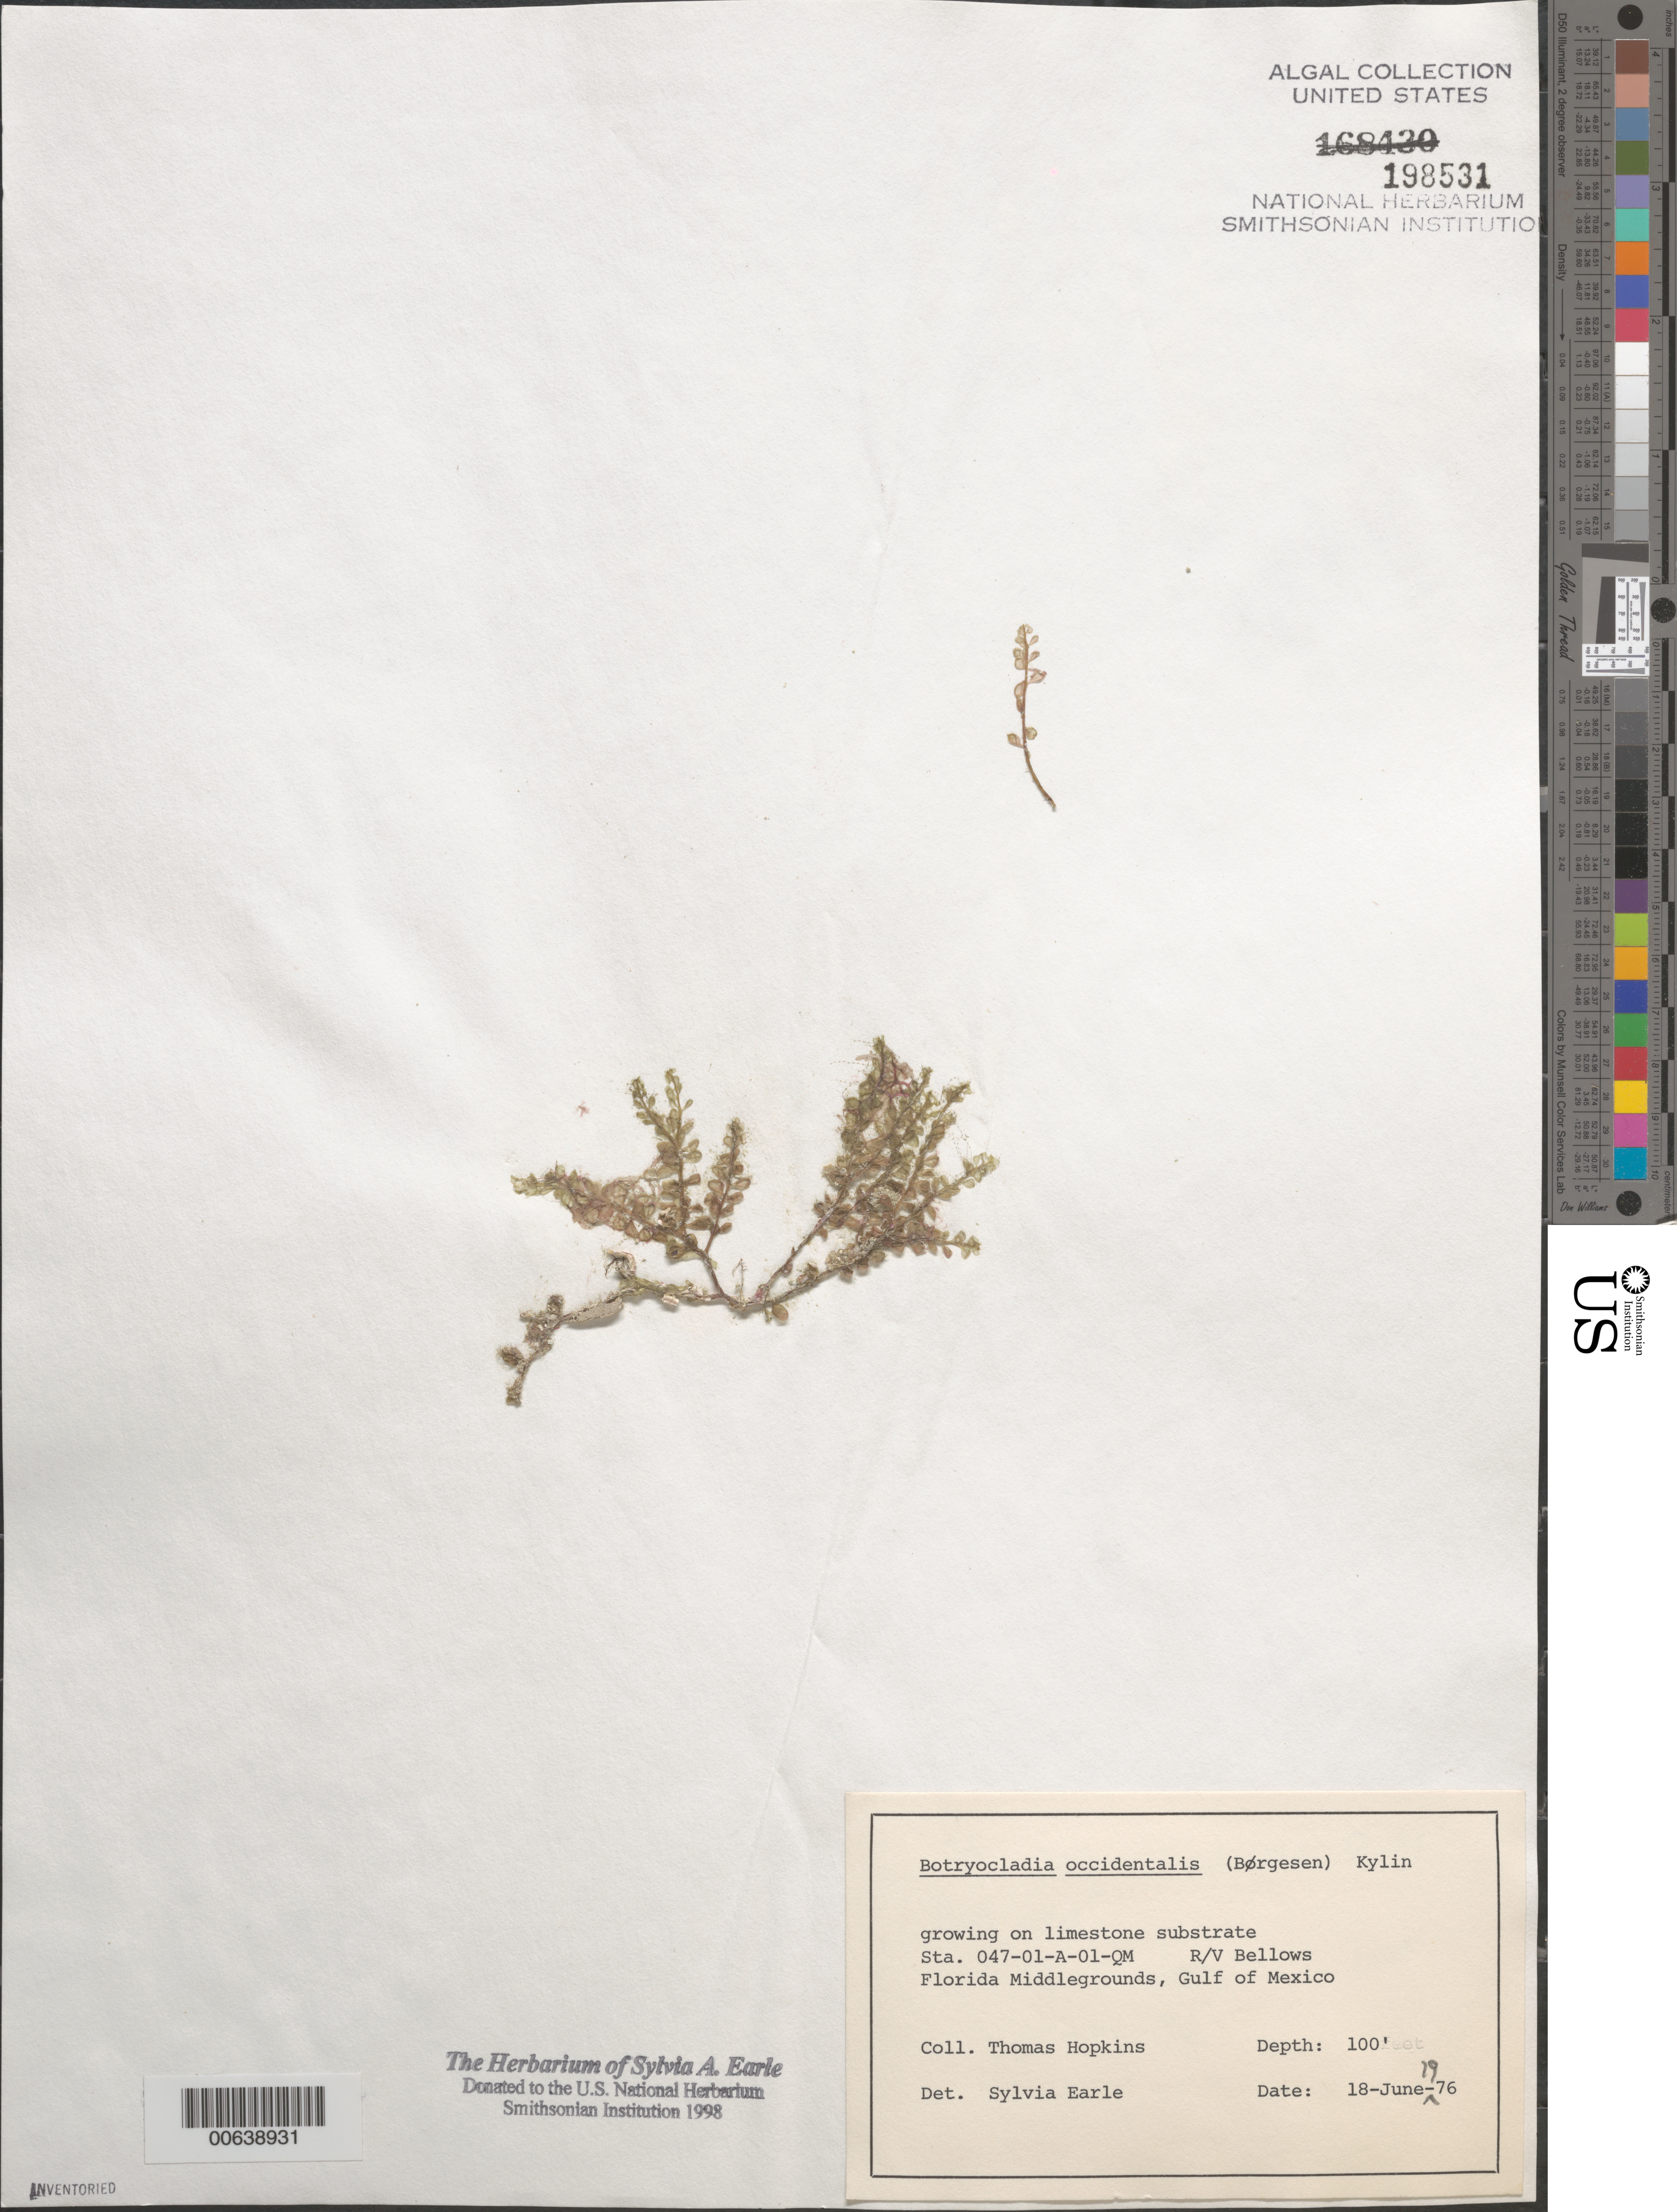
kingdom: Plantae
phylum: Rhodophyta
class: Florideophyceae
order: Rhodymeniales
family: Rhodymeniaceae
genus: Botryocladia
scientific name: Botryocladia occidentalis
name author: (Børgesen) Kylin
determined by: Earle, S. A.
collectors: T. Hopkins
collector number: Station 047-01-a-01-qm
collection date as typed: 18 Jun 1976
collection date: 1976-06-18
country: United States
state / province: Florida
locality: Florida Middle Grounds, Gulf of Mexico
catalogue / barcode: US 198531